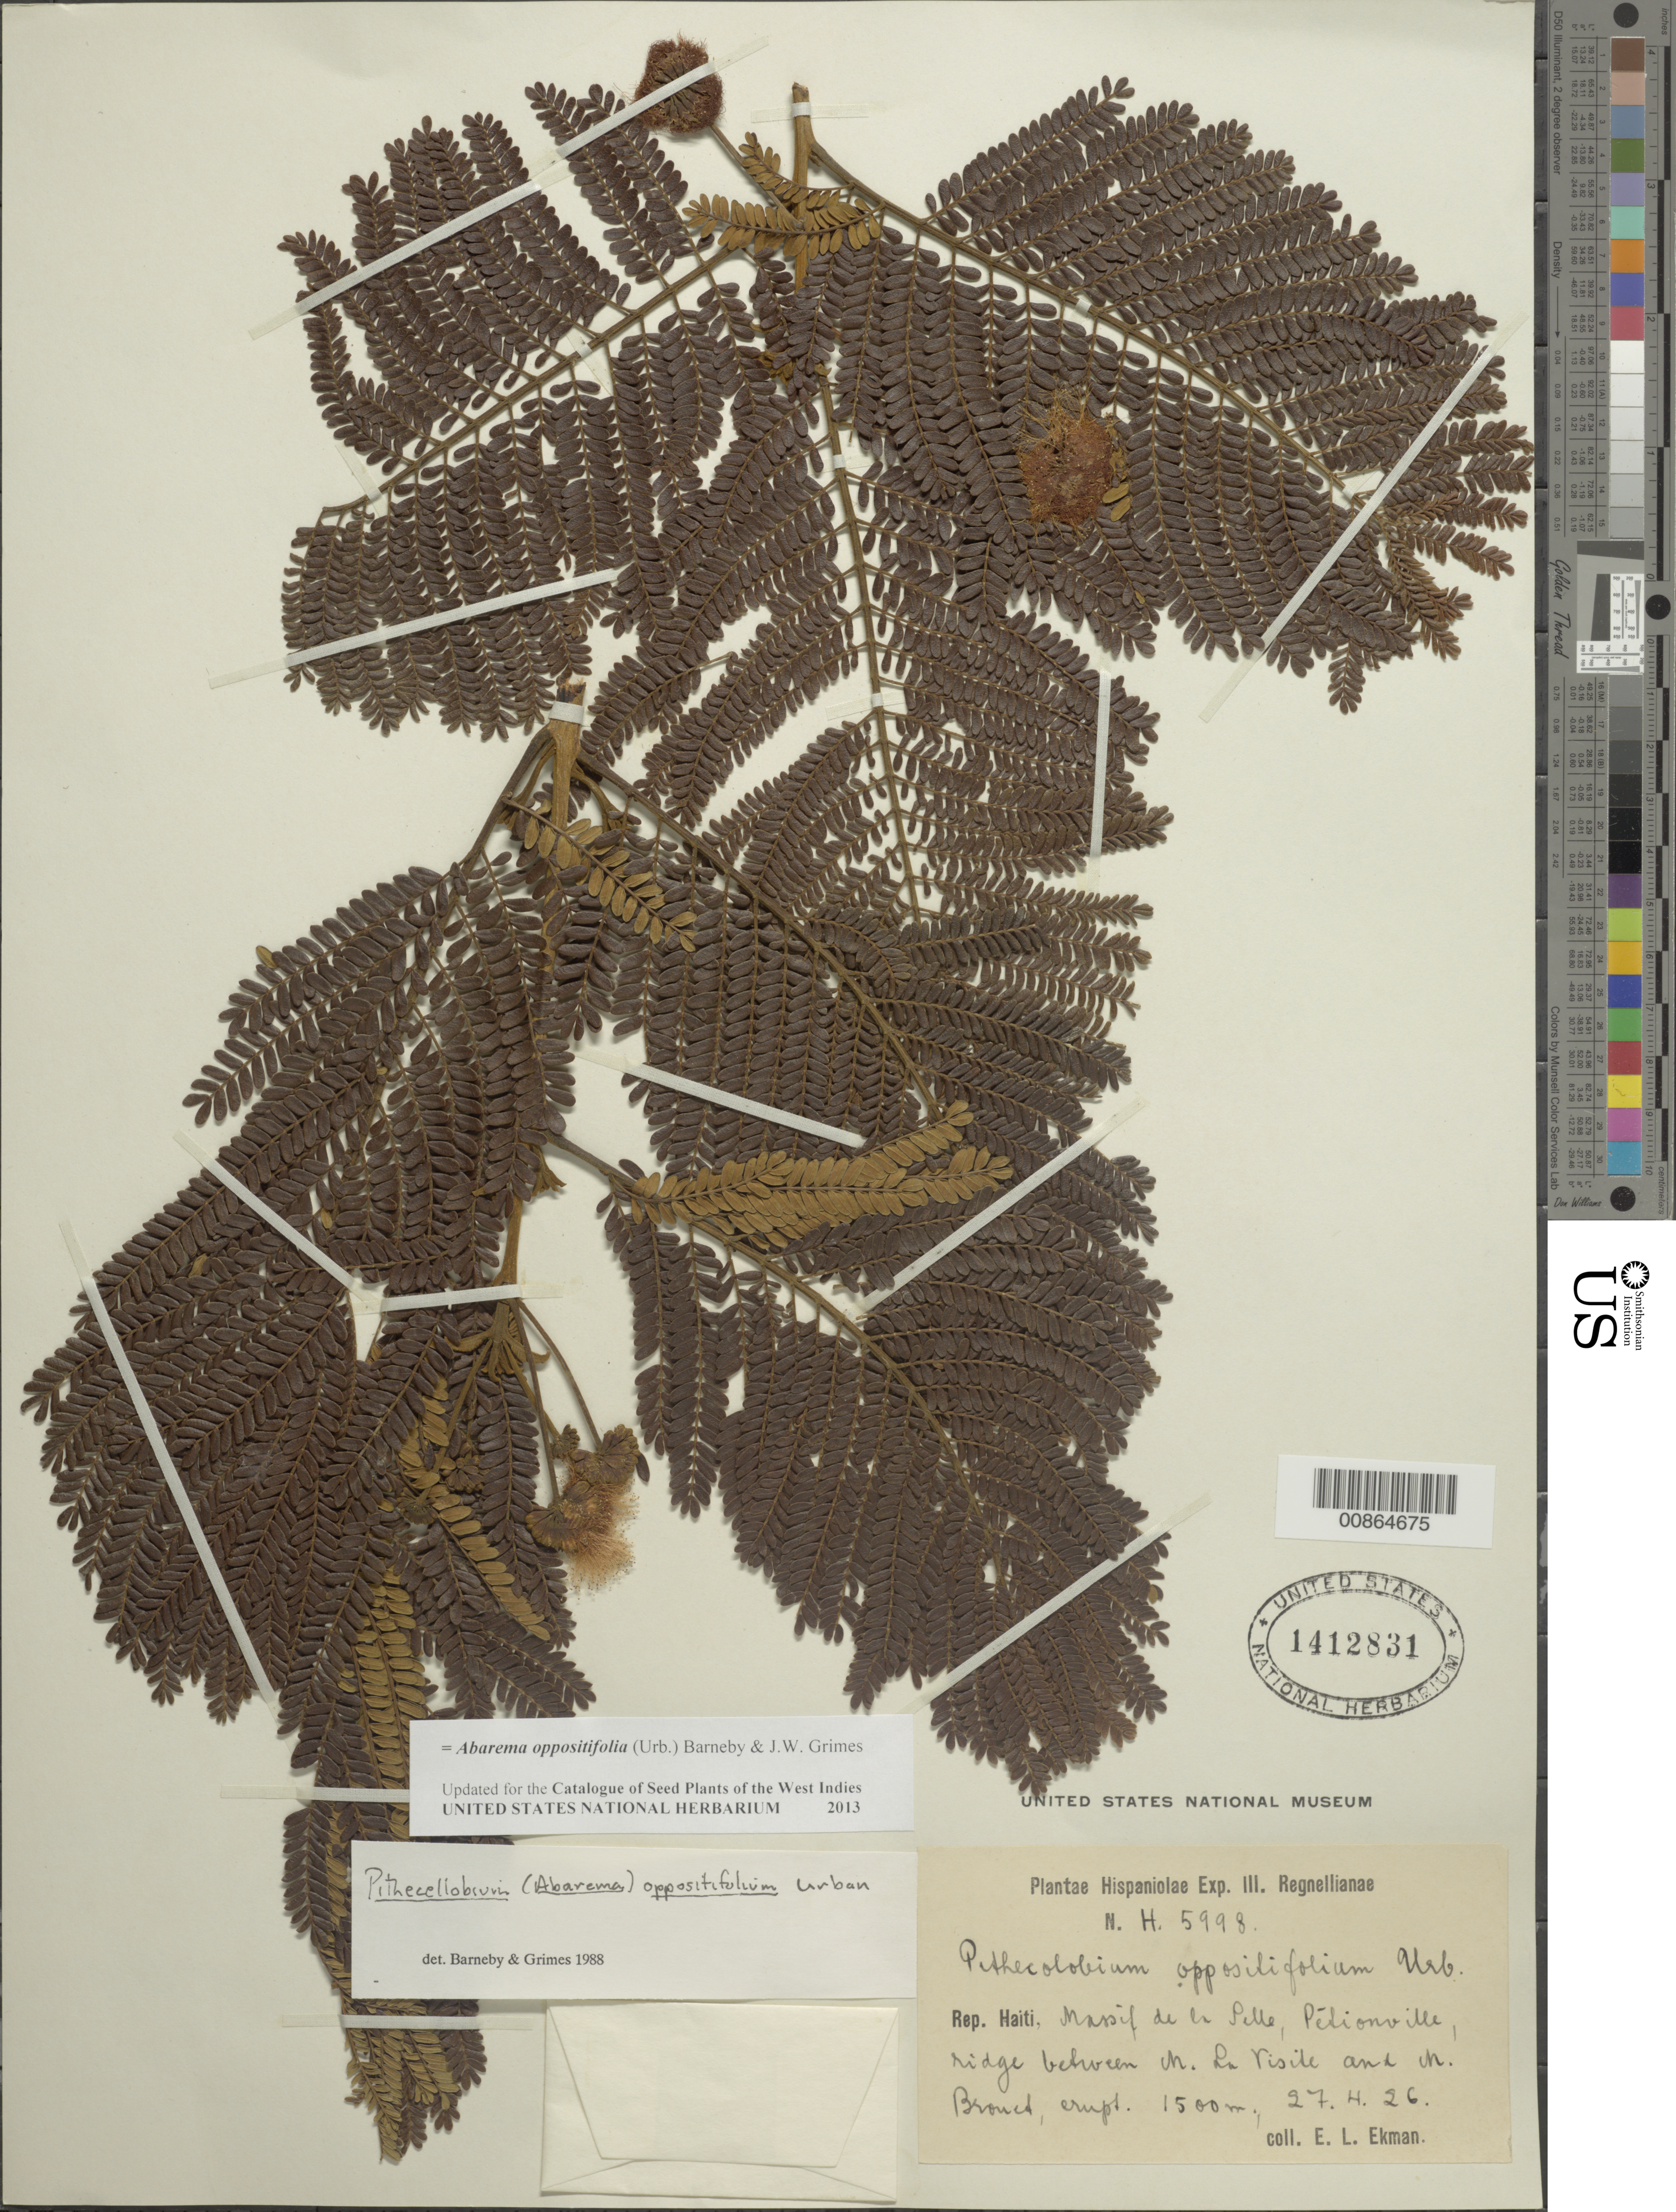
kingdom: Plantae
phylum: Tracheophyta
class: Magnoliopsida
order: Fabales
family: Fabaceae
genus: Jupunba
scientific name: Jupunba oppositifolia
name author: (Urb.) Britton & Rose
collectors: E. L. Ekman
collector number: H 5998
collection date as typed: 27 Apr 1926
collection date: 1926-04-27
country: Haiti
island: Hispaniola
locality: Massif de la Selle, Pétionville, ridge between M. La Visite and M. Brouet.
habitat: Erupt.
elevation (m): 1500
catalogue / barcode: US 1412831